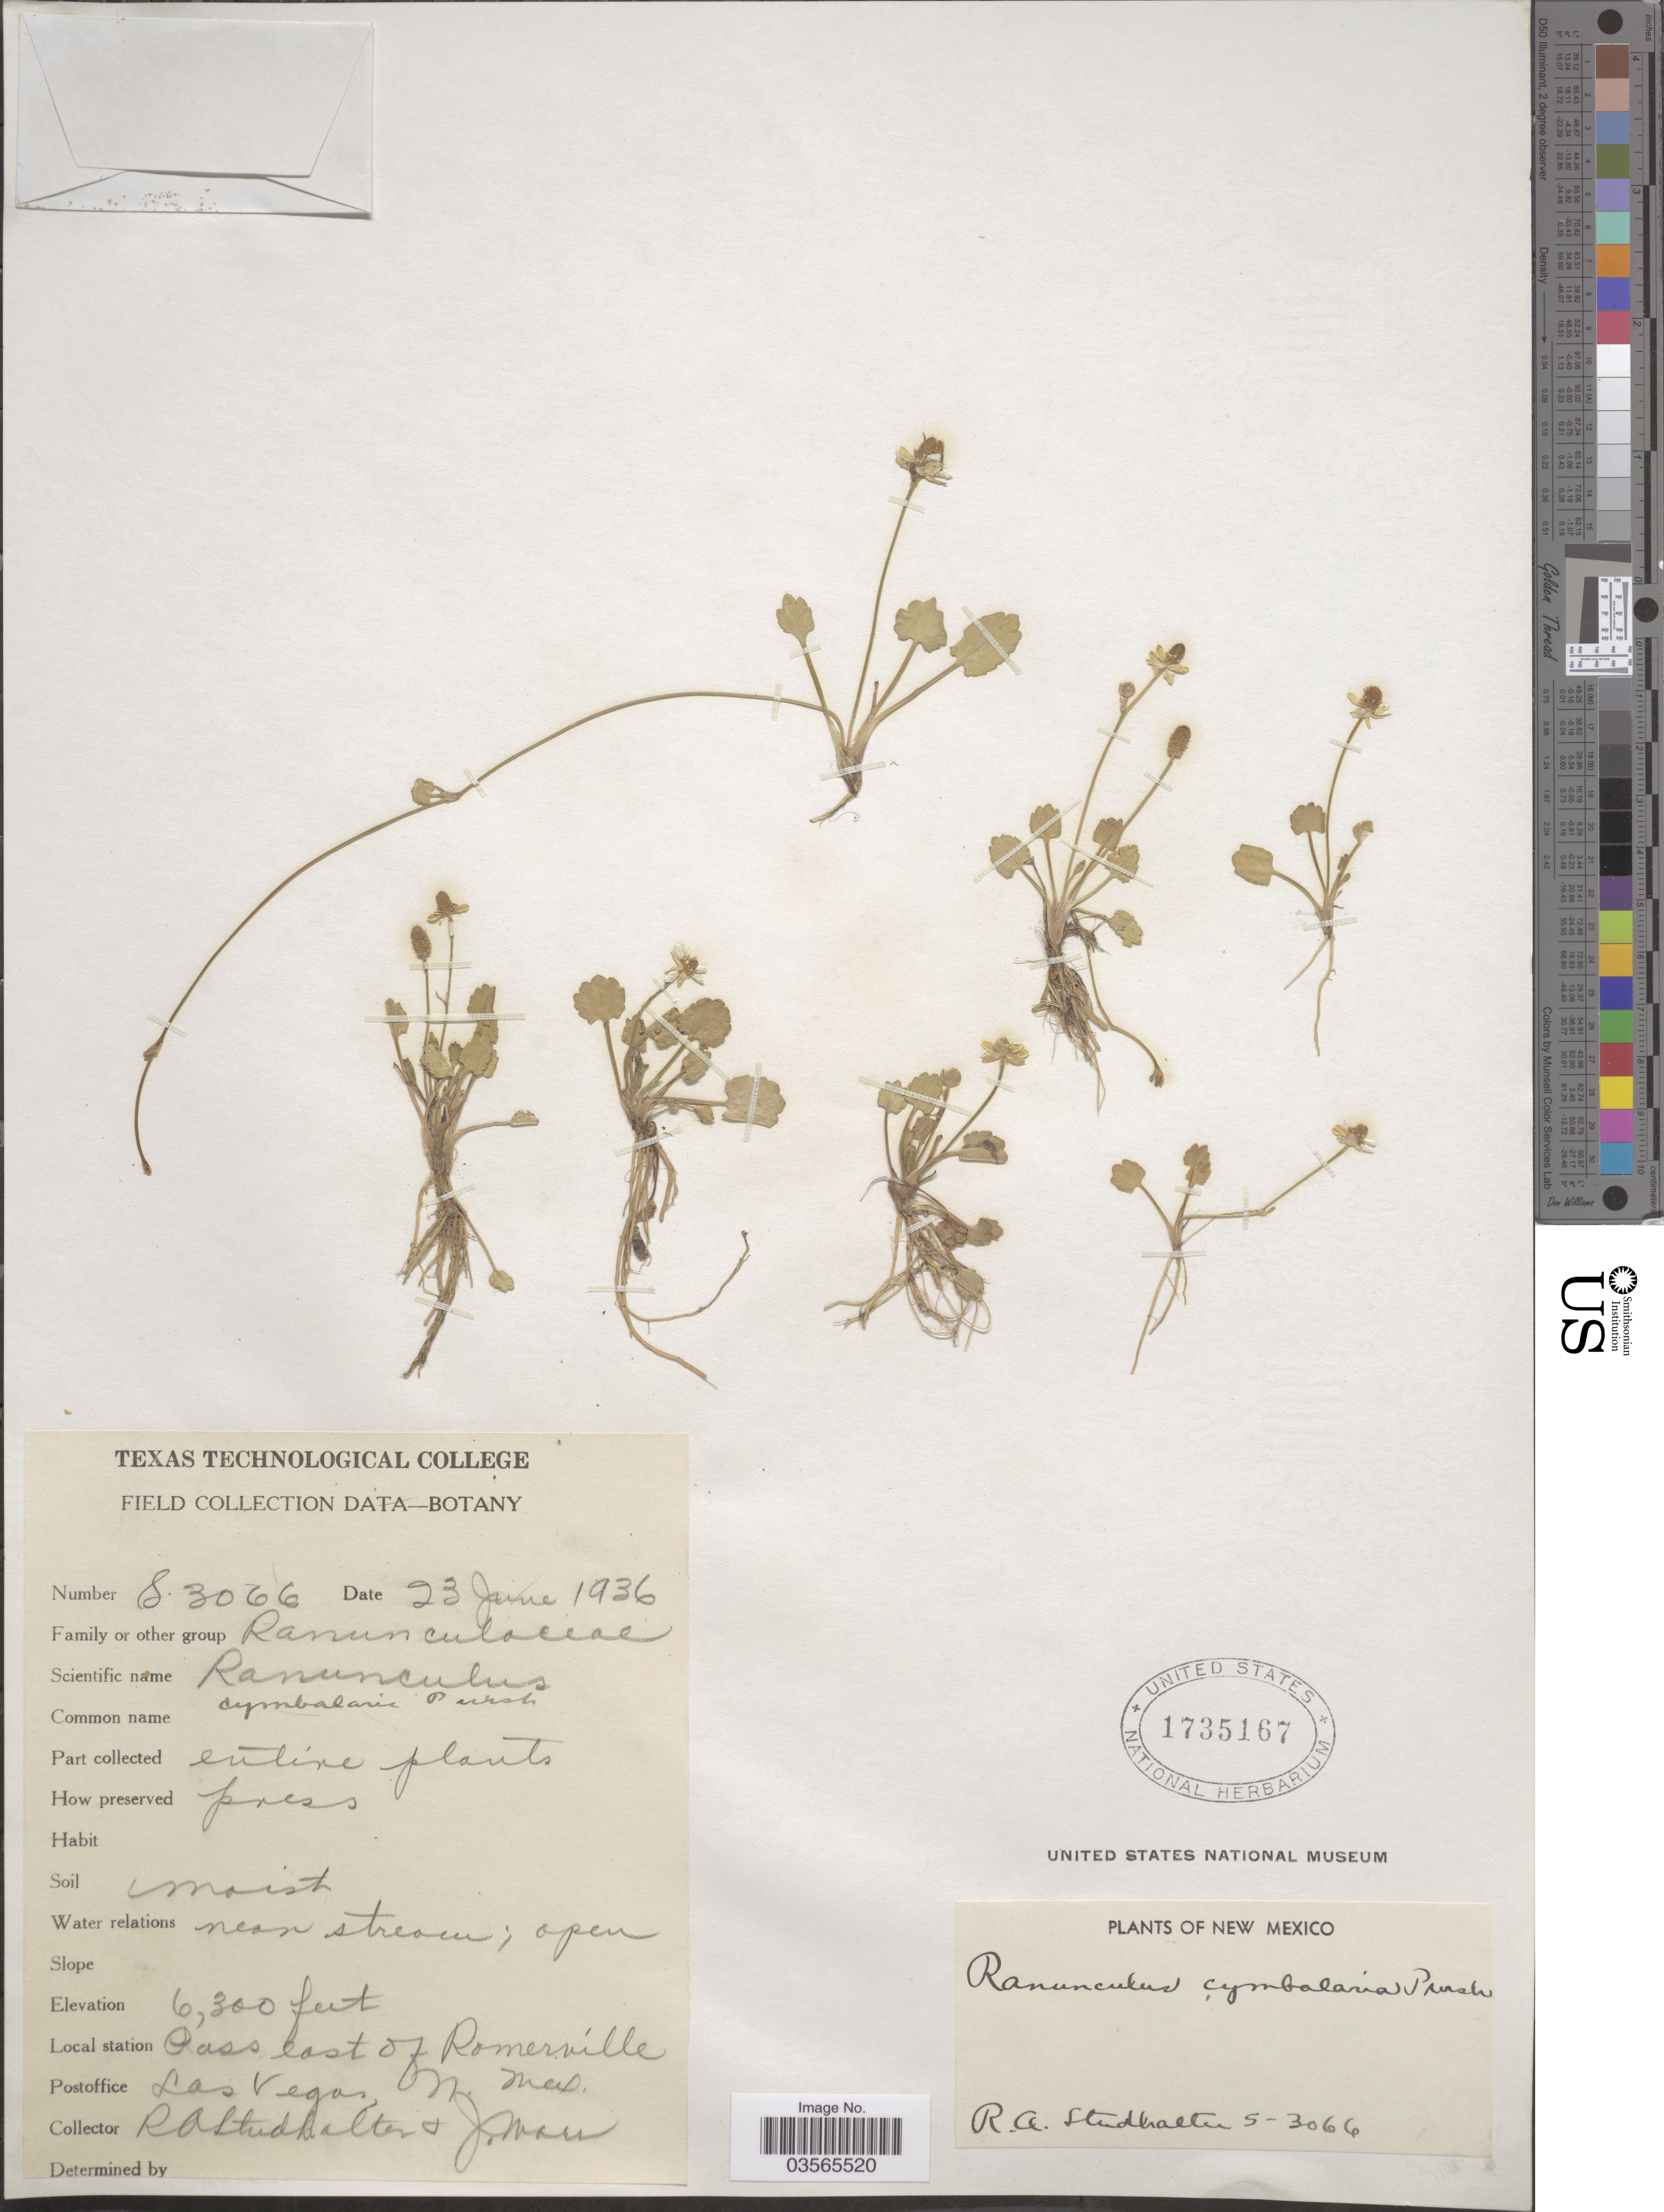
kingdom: Plantae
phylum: Tracheophyta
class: Magnoliopsida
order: Ranunculales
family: Ranunculaceae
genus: Halerpestes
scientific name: Halerpestes cymbalaria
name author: (Pursh) Greene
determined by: Strong, M. T., (US), Smithsonian Institution - National Museum of Natural History (UNITED STATES)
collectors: R. Studhalter & J. Maes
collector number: S3066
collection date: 1936-06-23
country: United States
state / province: New Mexico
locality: Station Pass east of Romerville. Postoffice Las Vegas.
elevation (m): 1920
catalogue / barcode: US 1735167